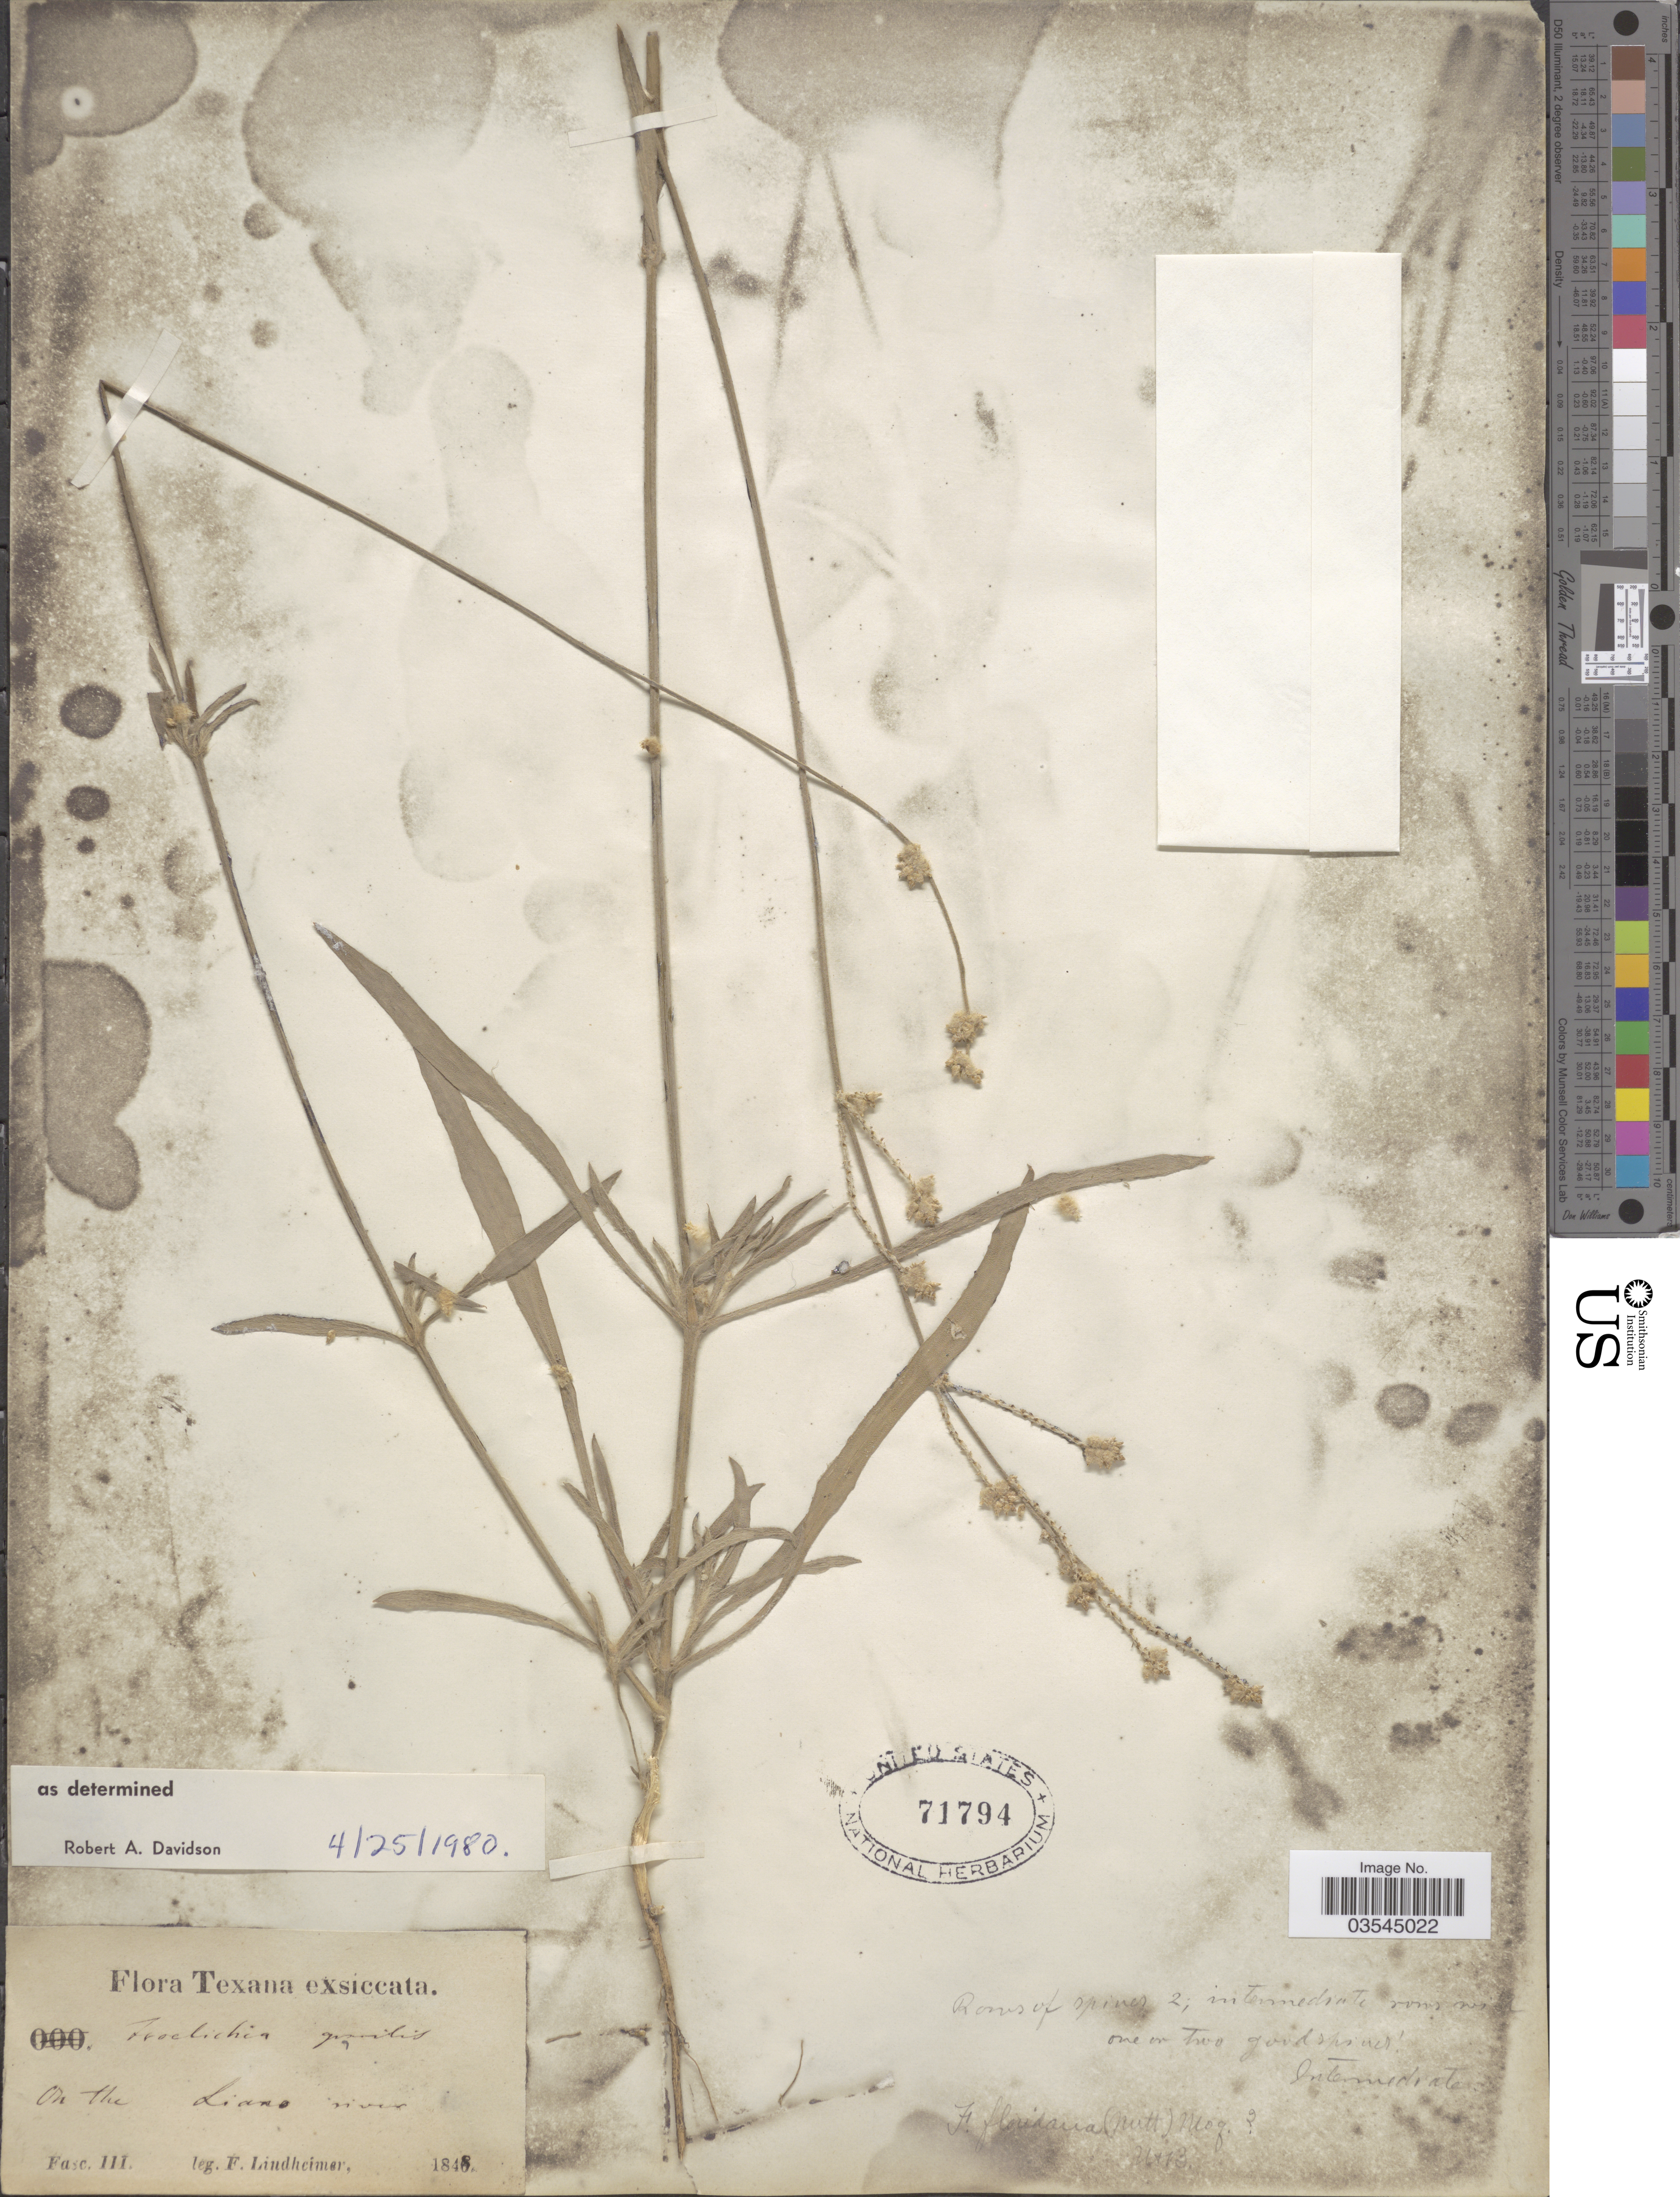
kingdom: Plantae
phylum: Tracheophyta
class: Magnoliopsida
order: Caryophyllales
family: Amaranthaceae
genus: Froelichia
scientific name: Froelichia gracilis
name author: (Hook.) Moq.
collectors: F. Lindheimer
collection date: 1848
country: United States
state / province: Texas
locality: On the Llano river. Fasc. III. [unsure placement]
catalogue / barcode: US 71794